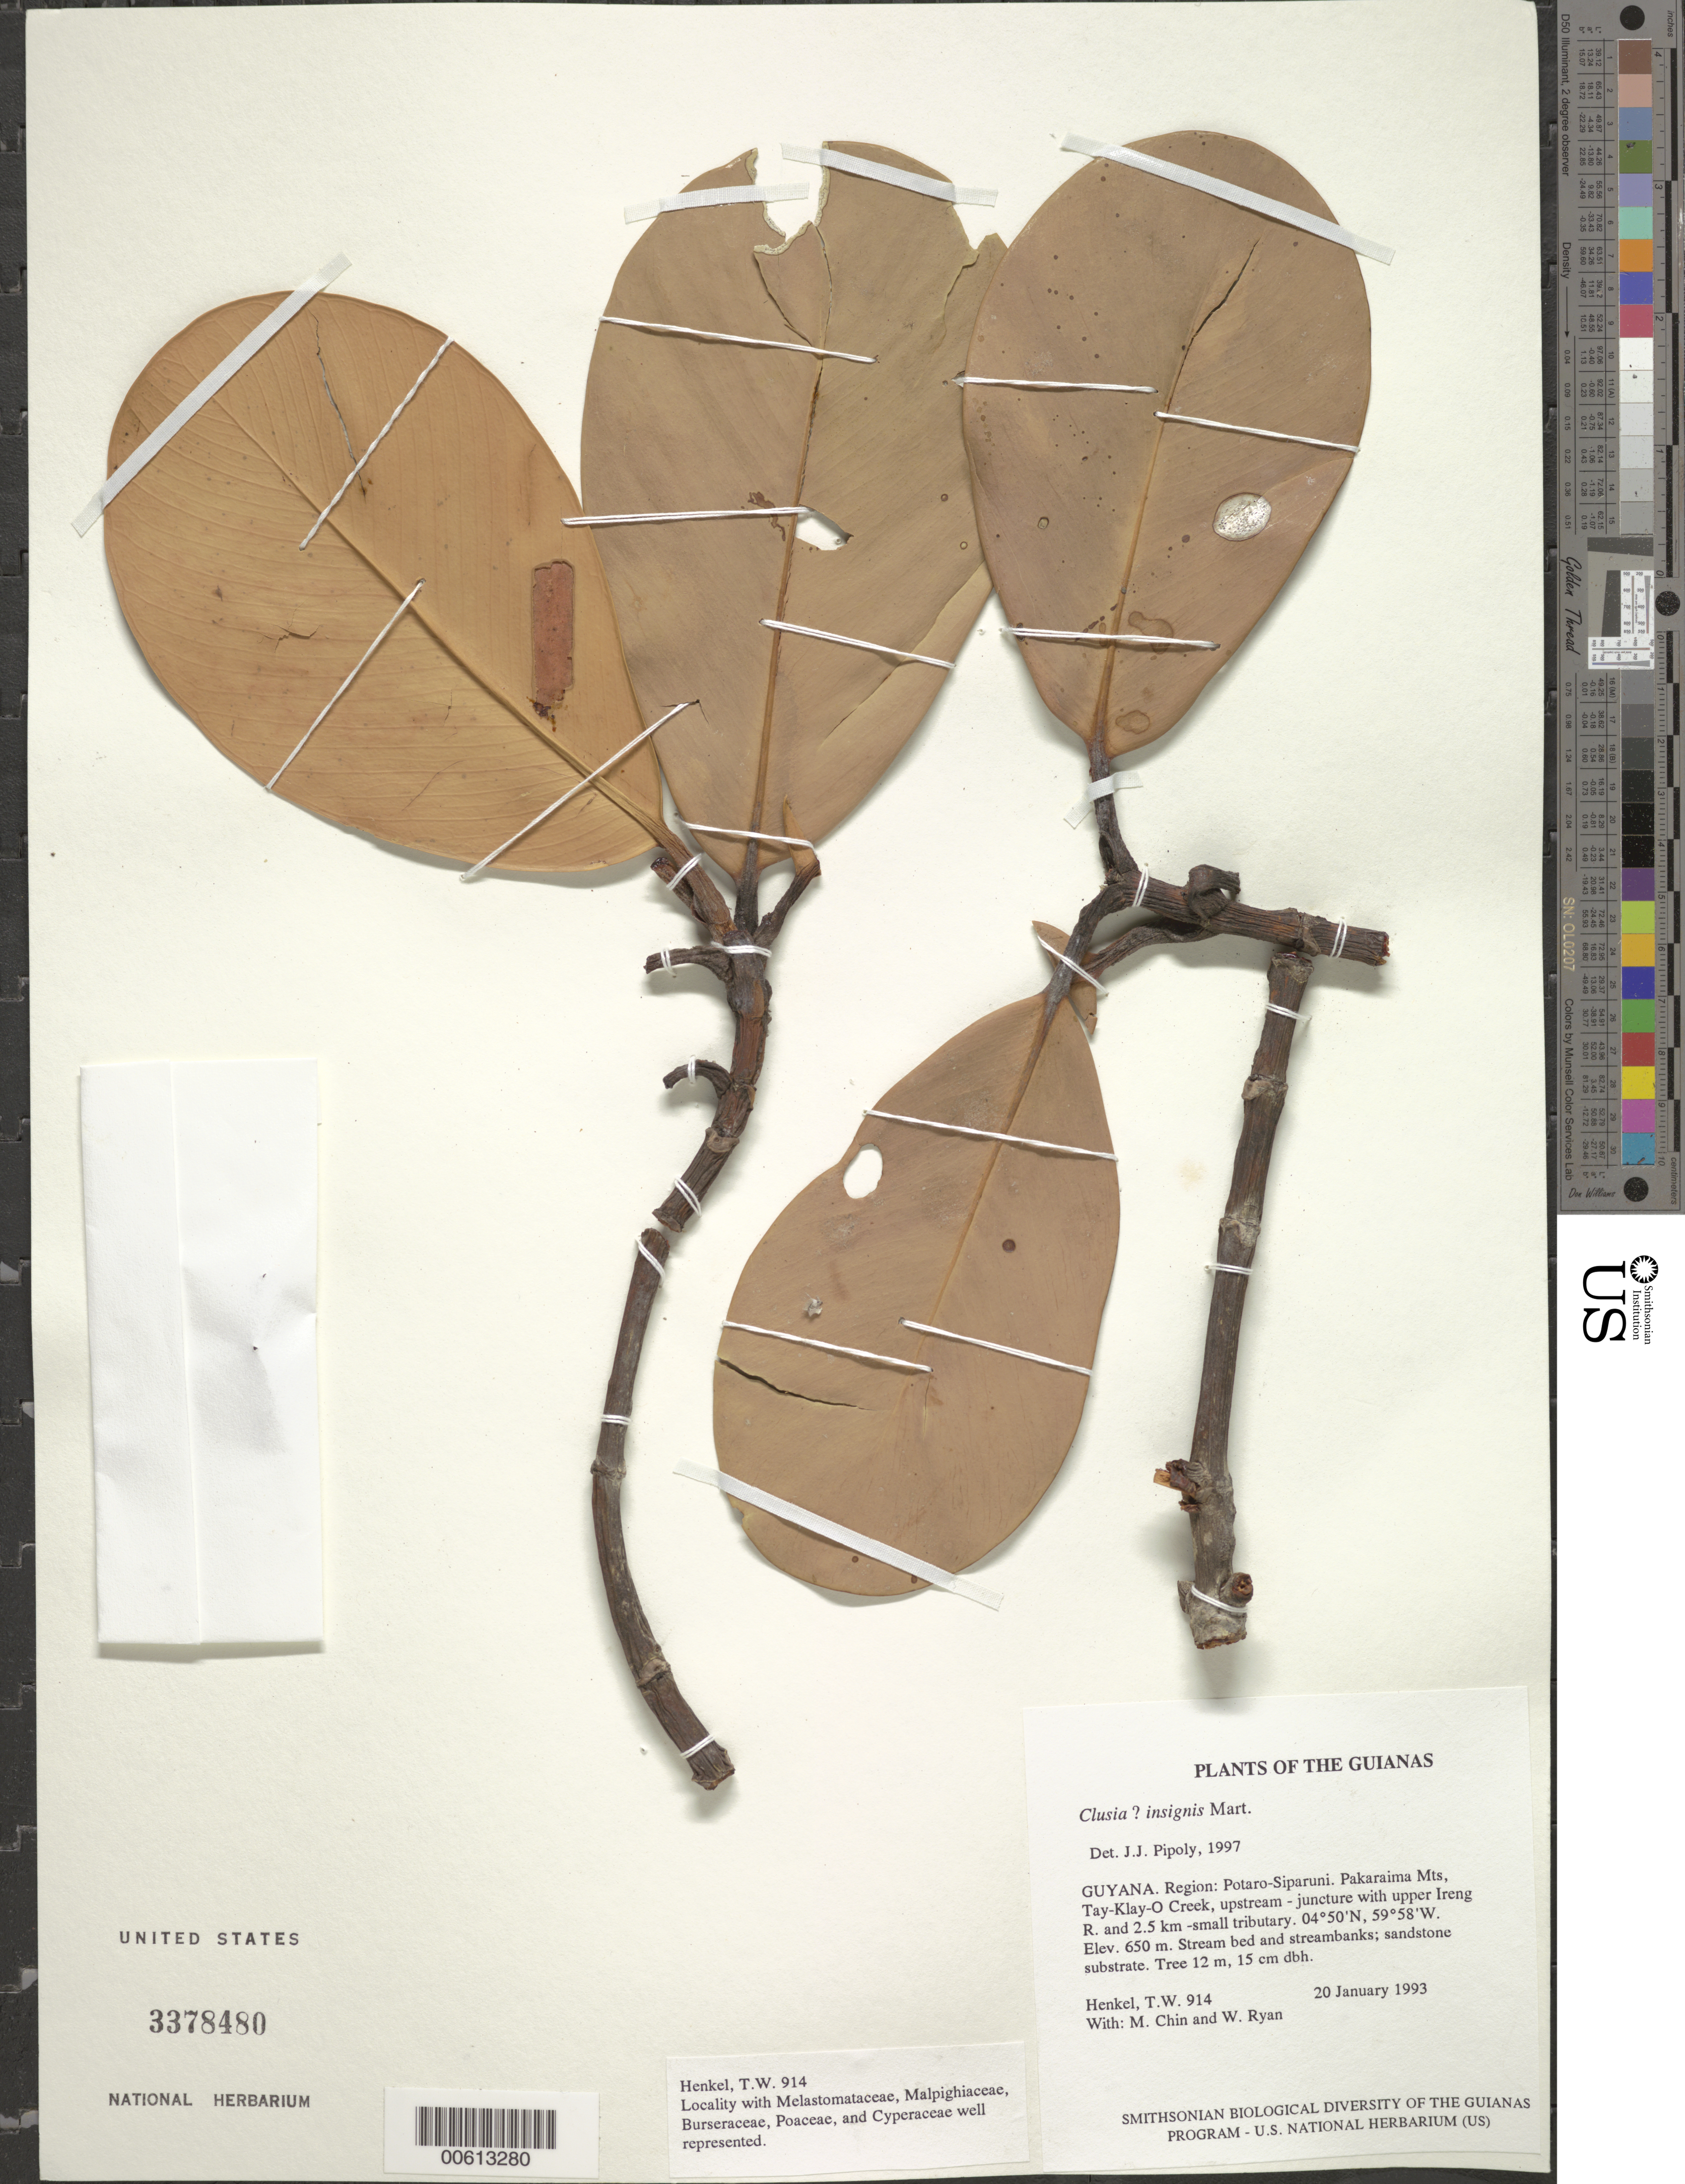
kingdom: Plantae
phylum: Tracheophyta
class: Magnoliopsida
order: Malpighiales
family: Clusiaceae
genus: Clusia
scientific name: Clusia insignis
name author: Mart.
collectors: T. Henkel, M. Chin & W. Ryan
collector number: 914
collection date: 1993-01-20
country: Guyana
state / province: Potaro-Siparuni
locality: Region: Potaro-Siparuni. Pakaraima Mts, Tay-Klay-O Creek, upstream - juncture with upper Ireng R. and 2.5 km - small tributary.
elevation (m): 650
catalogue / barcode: US 3378480